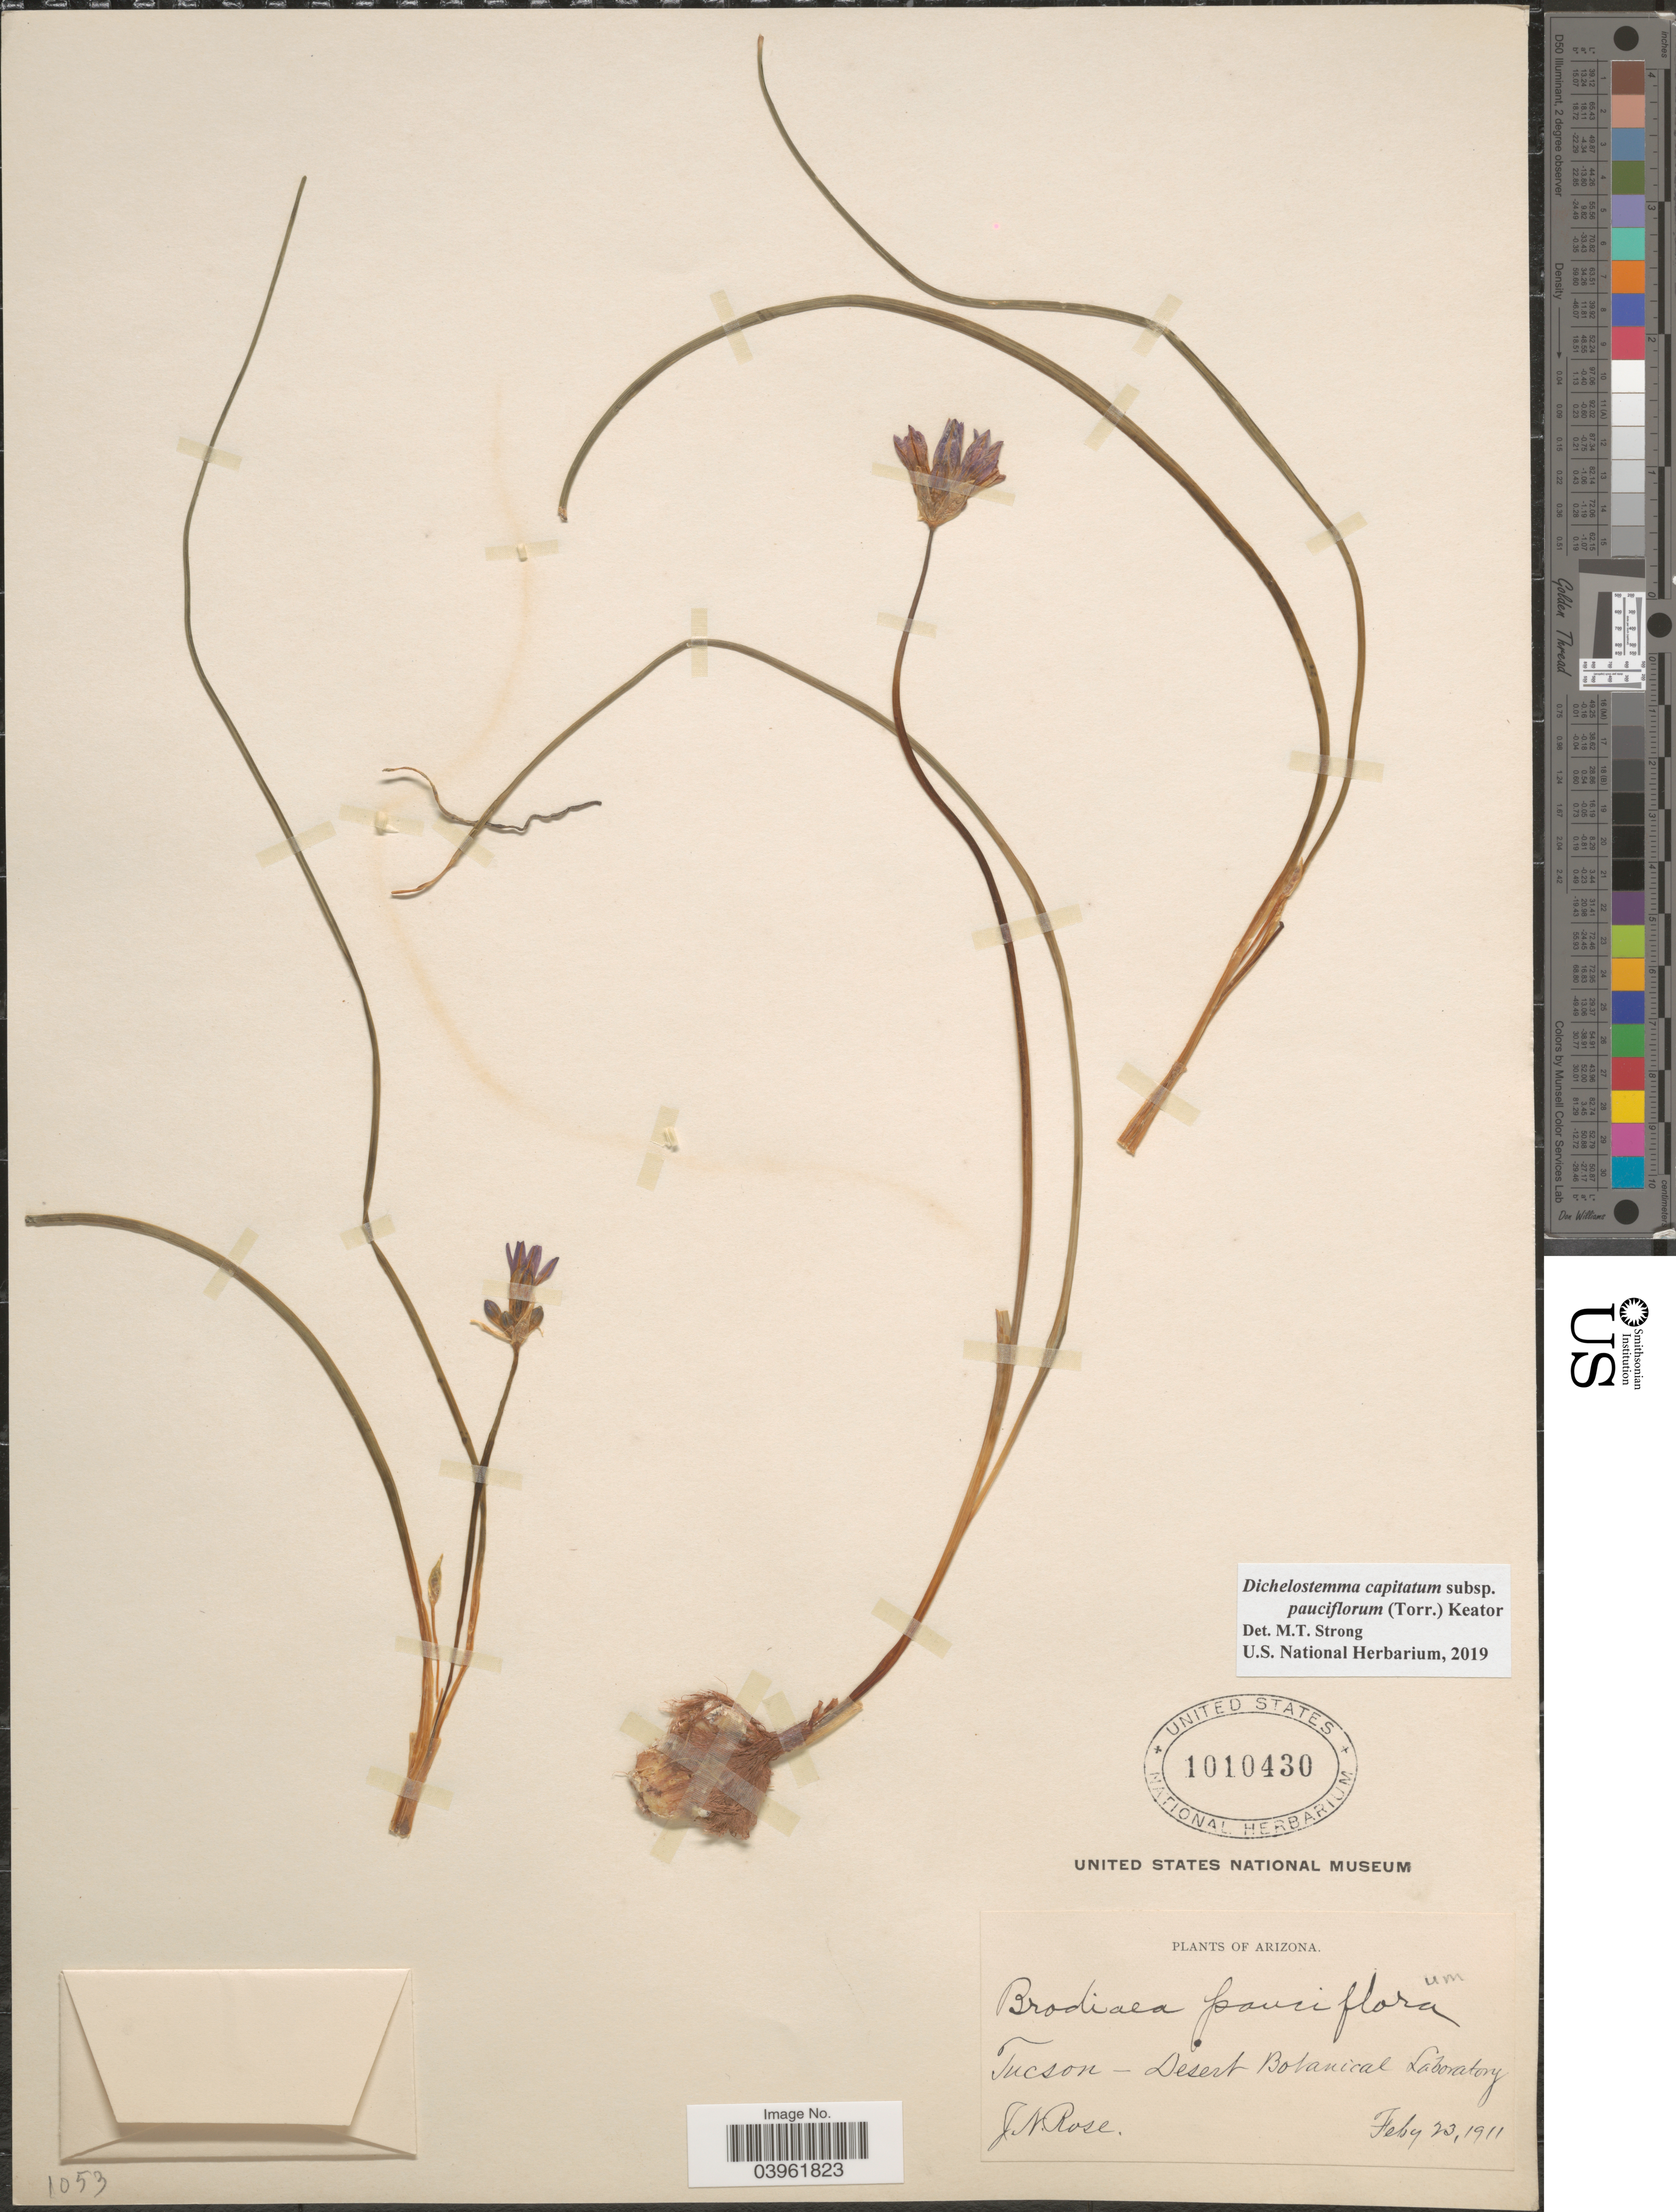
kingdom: Plantae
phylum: Tracheophyta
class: Liliopsida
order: Asparagales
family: Asparagaceae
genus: Dichelostemma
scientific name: Dichelostemma capitatum subsp. pauciflorum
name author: (Torr.) Keator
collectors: J. N. Rose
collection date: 1911-02-23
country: United States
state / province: Arizona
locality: Tucson - Desert Botanical Laboratory.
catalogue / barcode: US 1010430